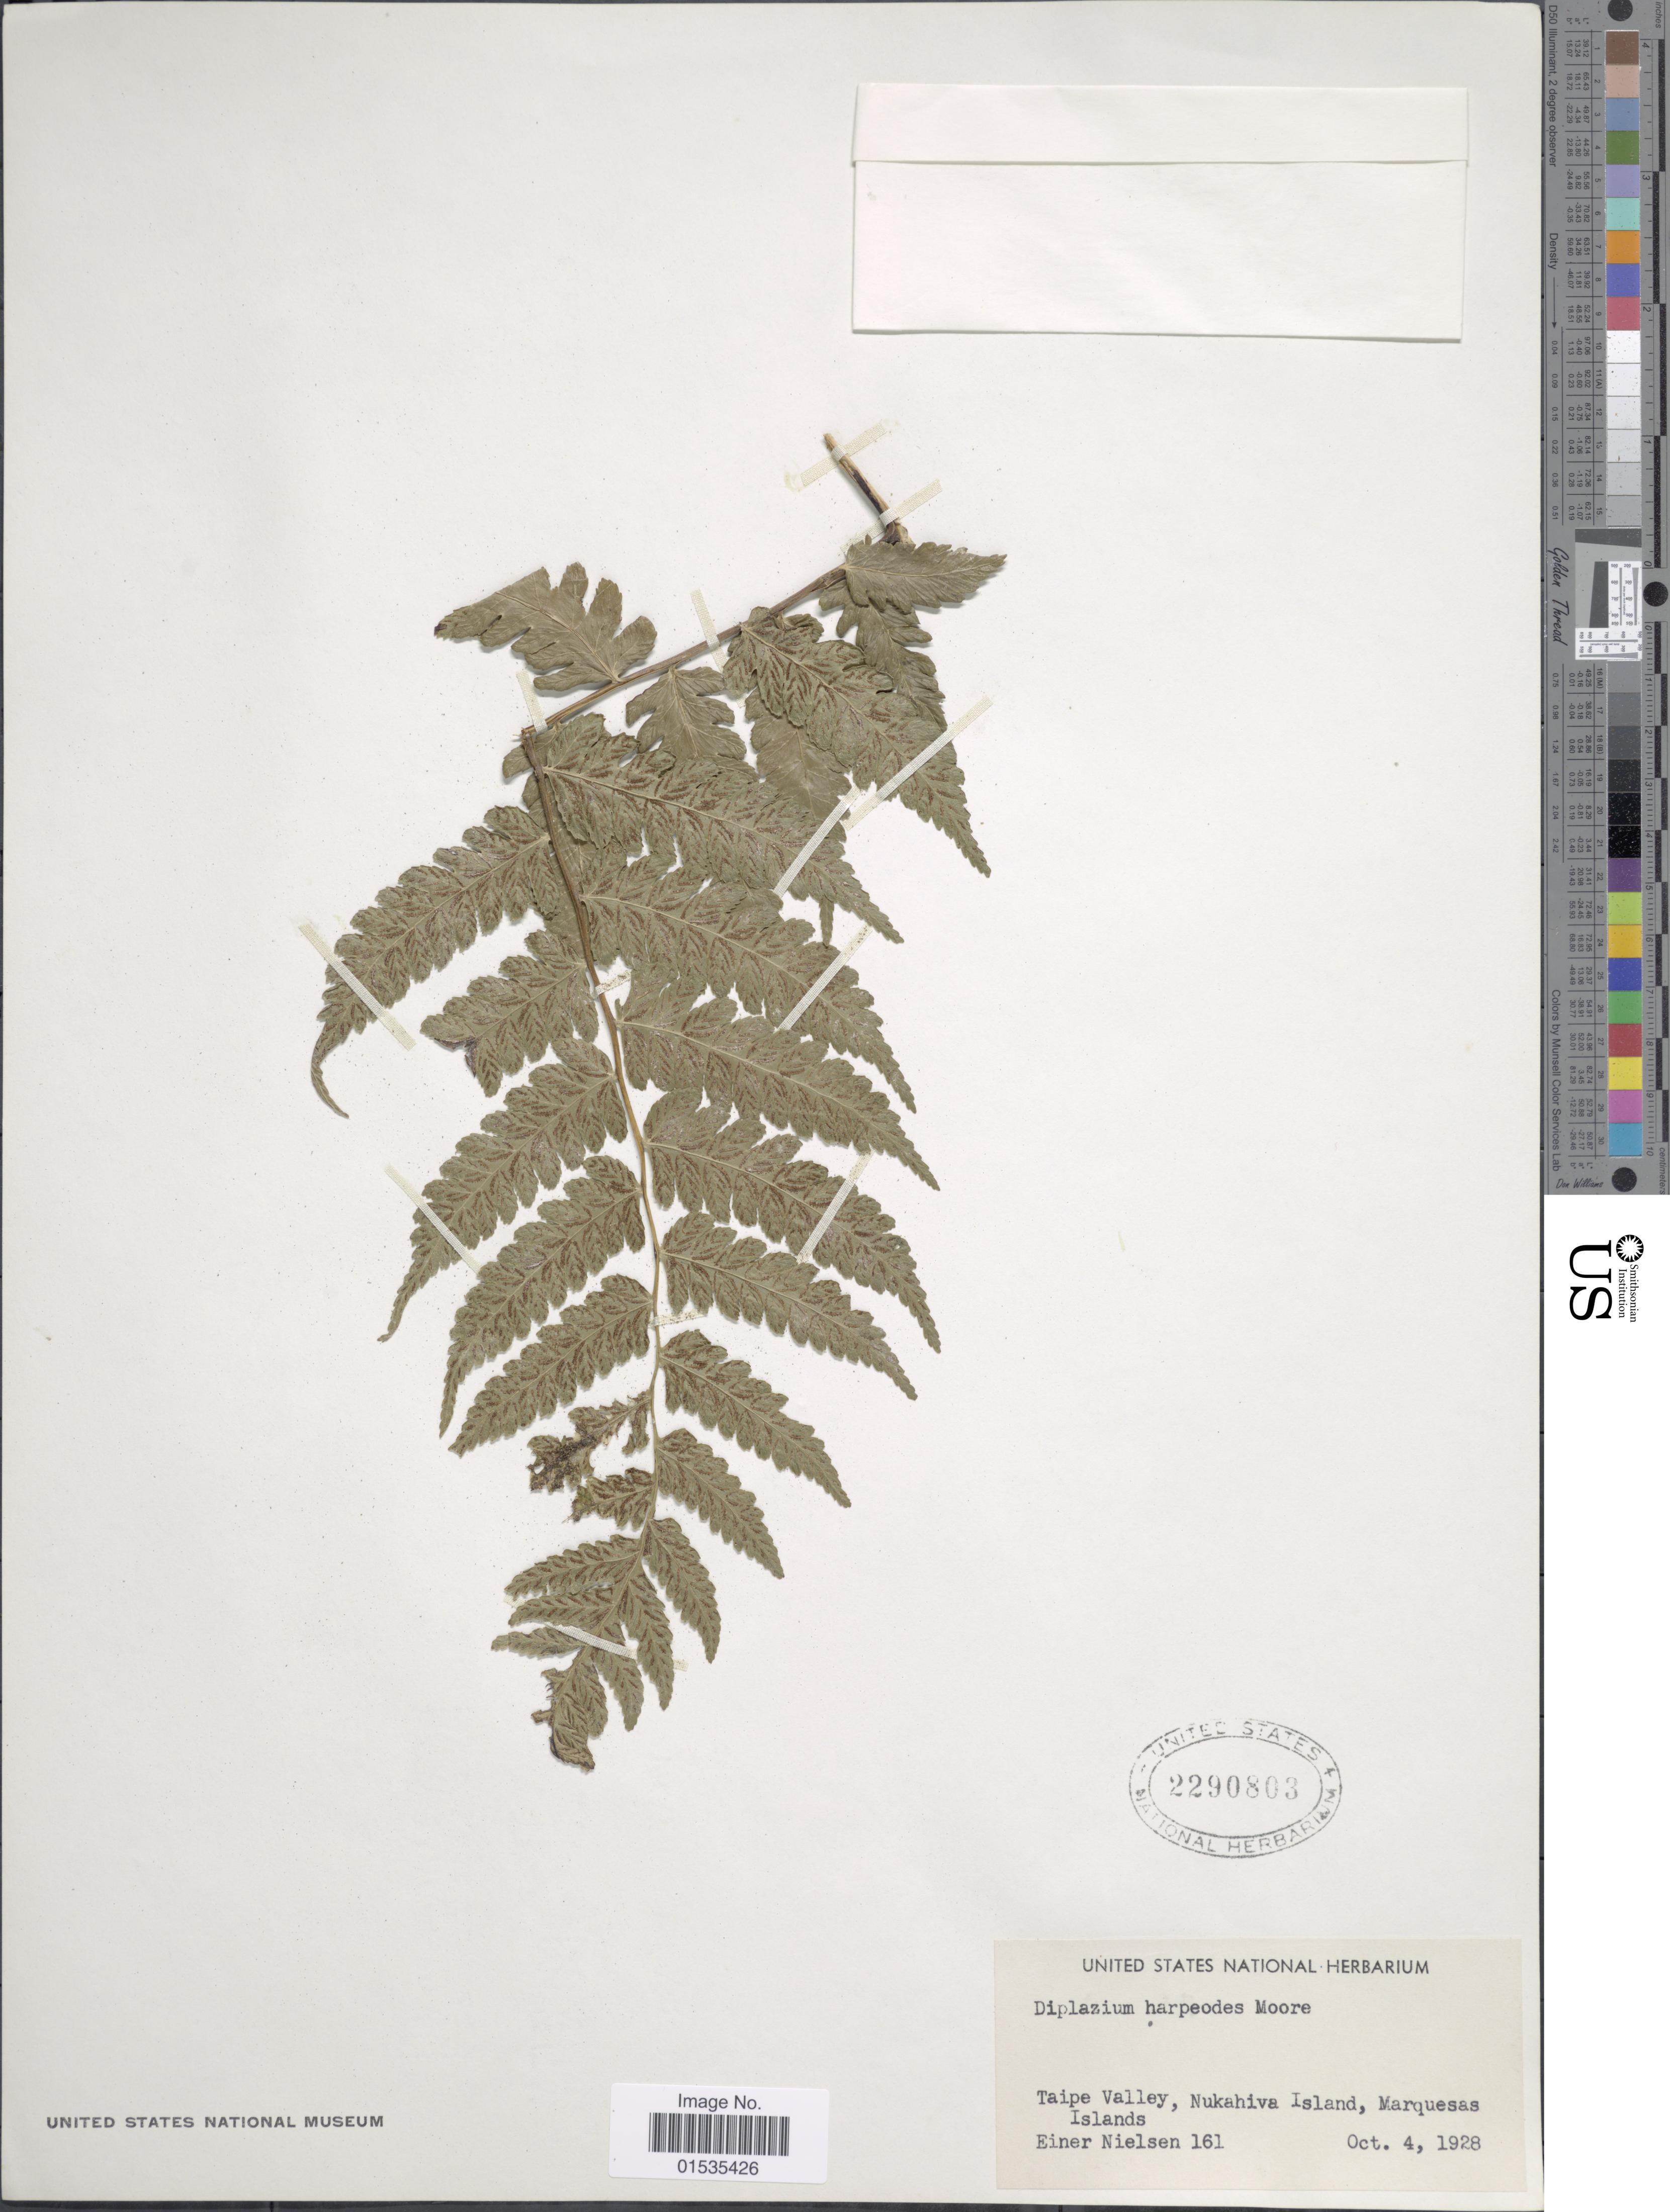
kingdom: Plantae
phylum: Tracheophyta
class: Polypodiopsida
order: Polypodiales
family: Athyriaceae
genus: Diplazium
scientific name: Diplazium harpeodes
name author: T. Moore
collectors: E. Nielsen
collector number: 161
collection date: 1928-10-04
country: French Polynesia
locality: Taipe Valley, Nukahiva Island, Marquesas Island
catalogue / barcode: US 2290803